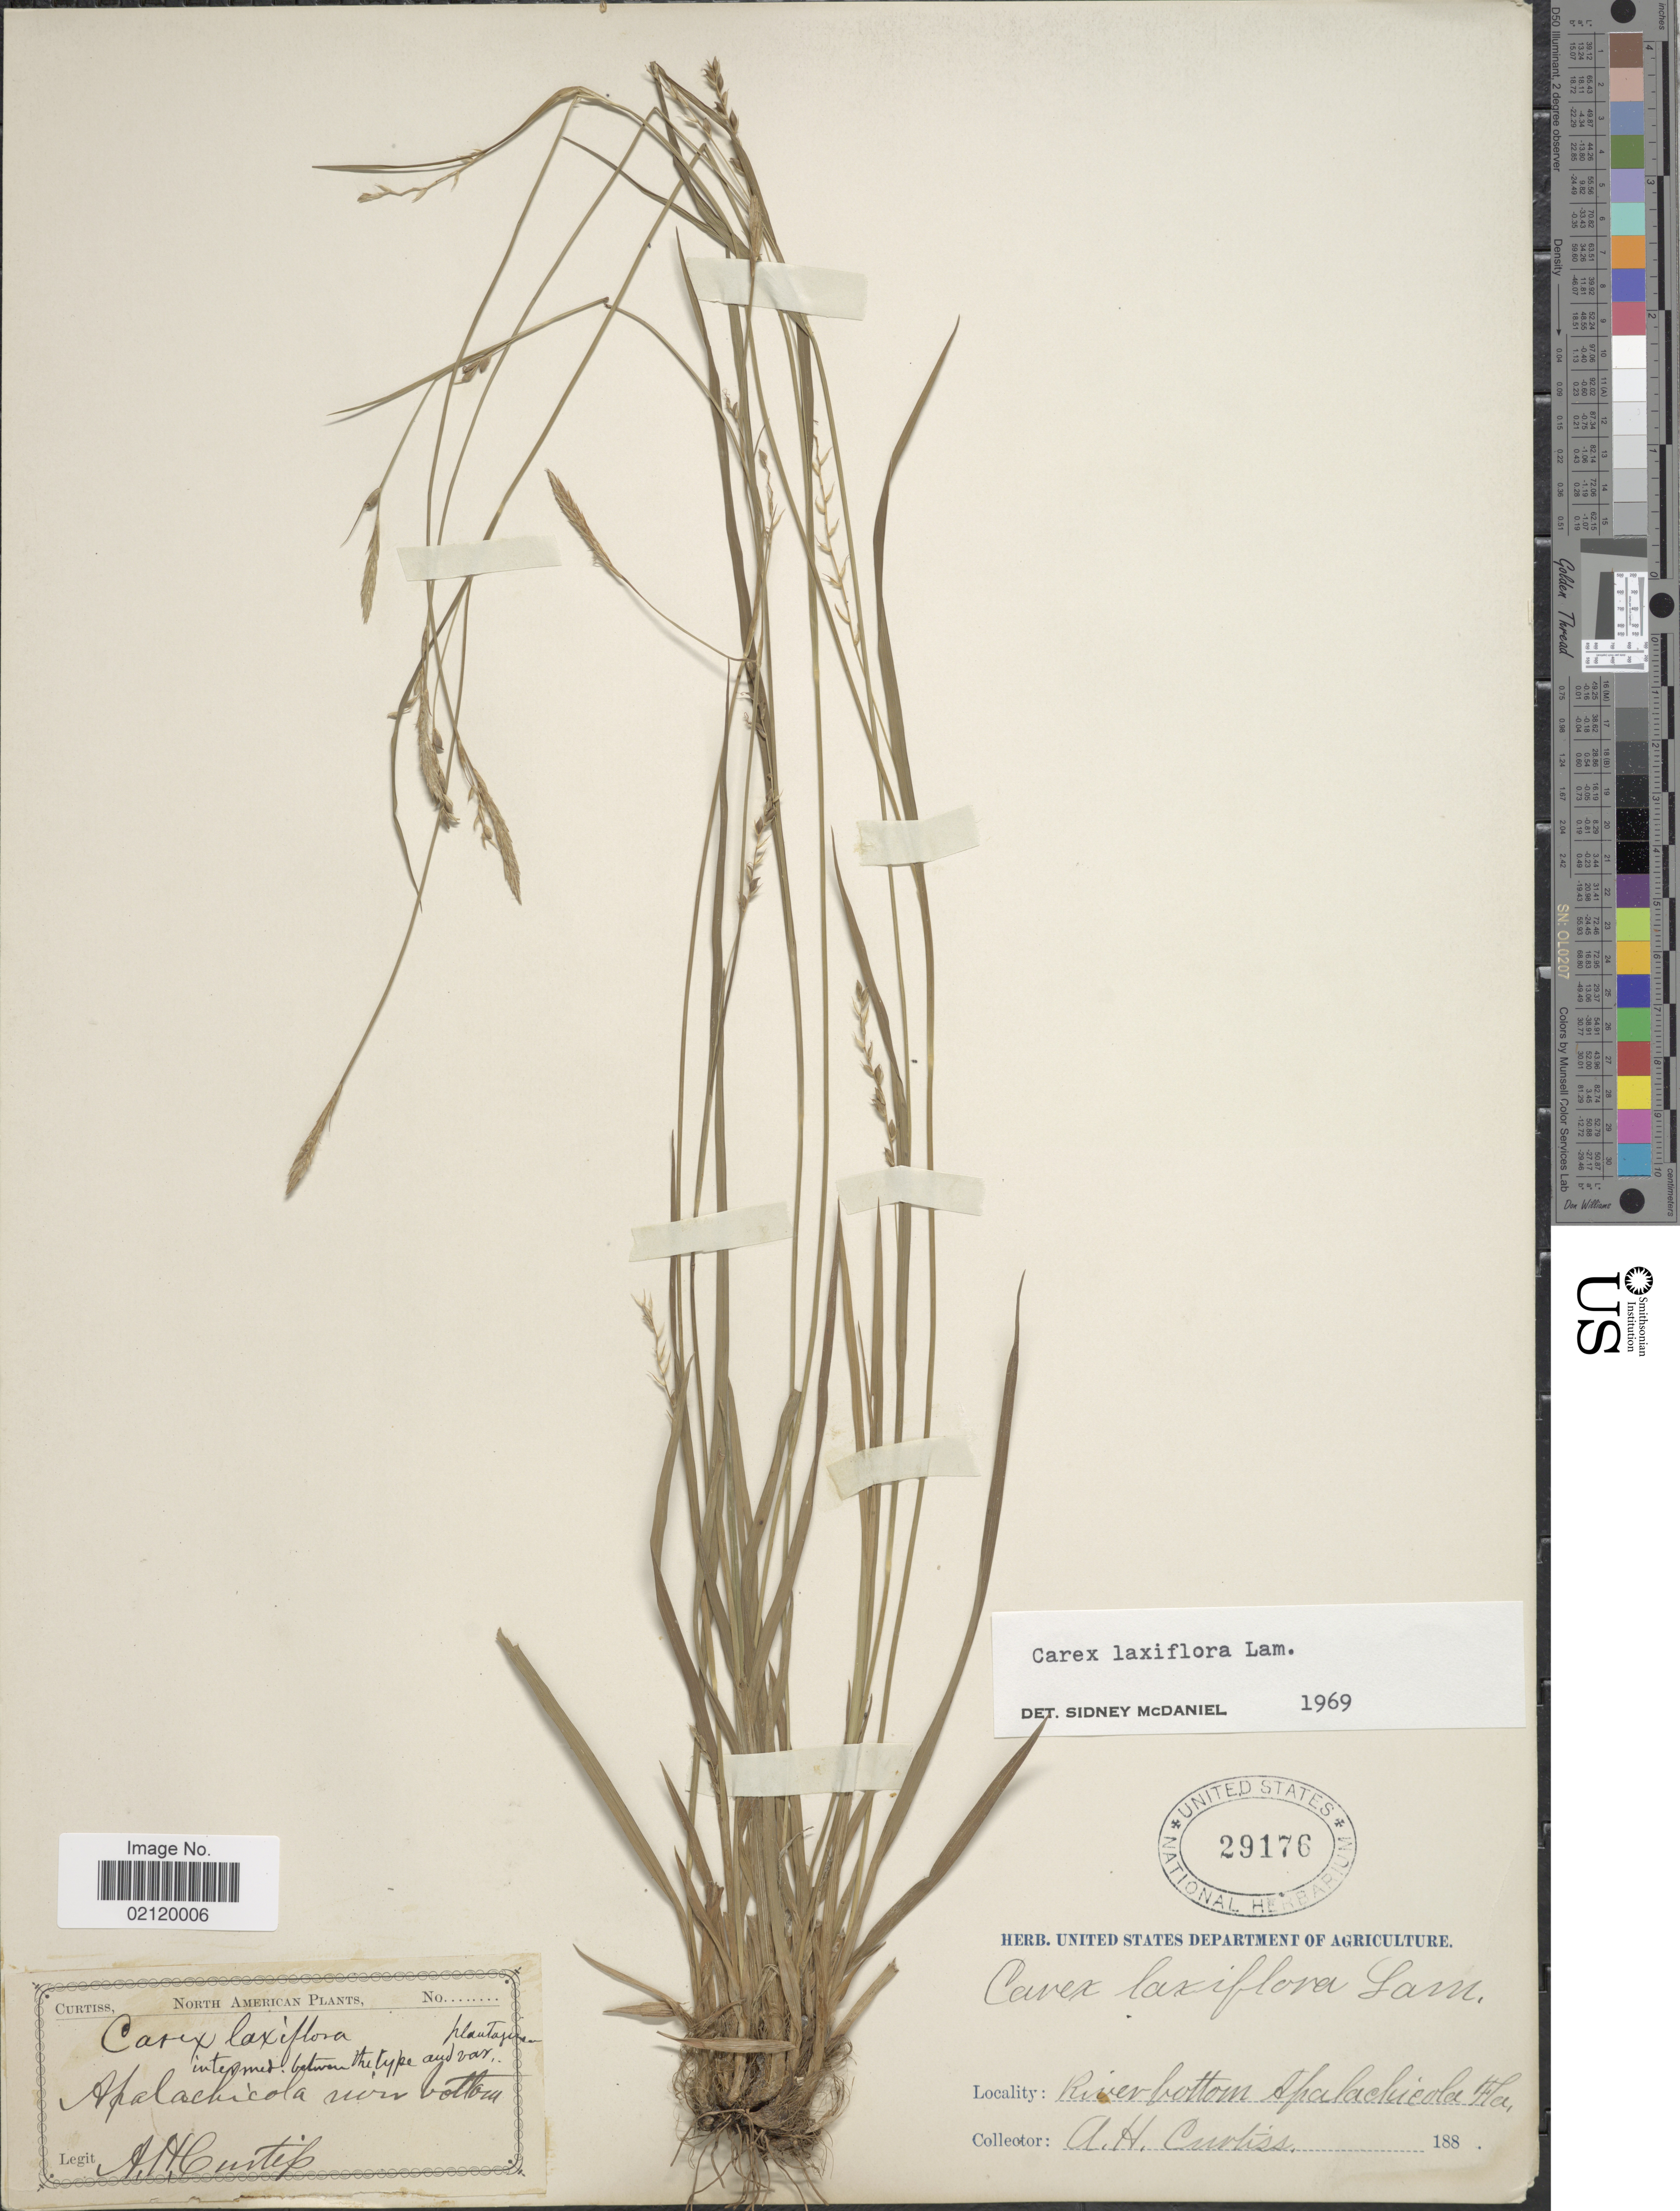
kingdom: Plantae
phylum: Tracheophyta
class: Liliopsida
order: Poales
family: Cyperaceae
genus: Carex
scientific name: Carex laxiflora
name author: Lam.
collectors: A. H. Curtiss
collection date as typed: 188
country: United States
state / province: Florida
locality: Apalachicola river bottom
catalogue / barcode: US 29176